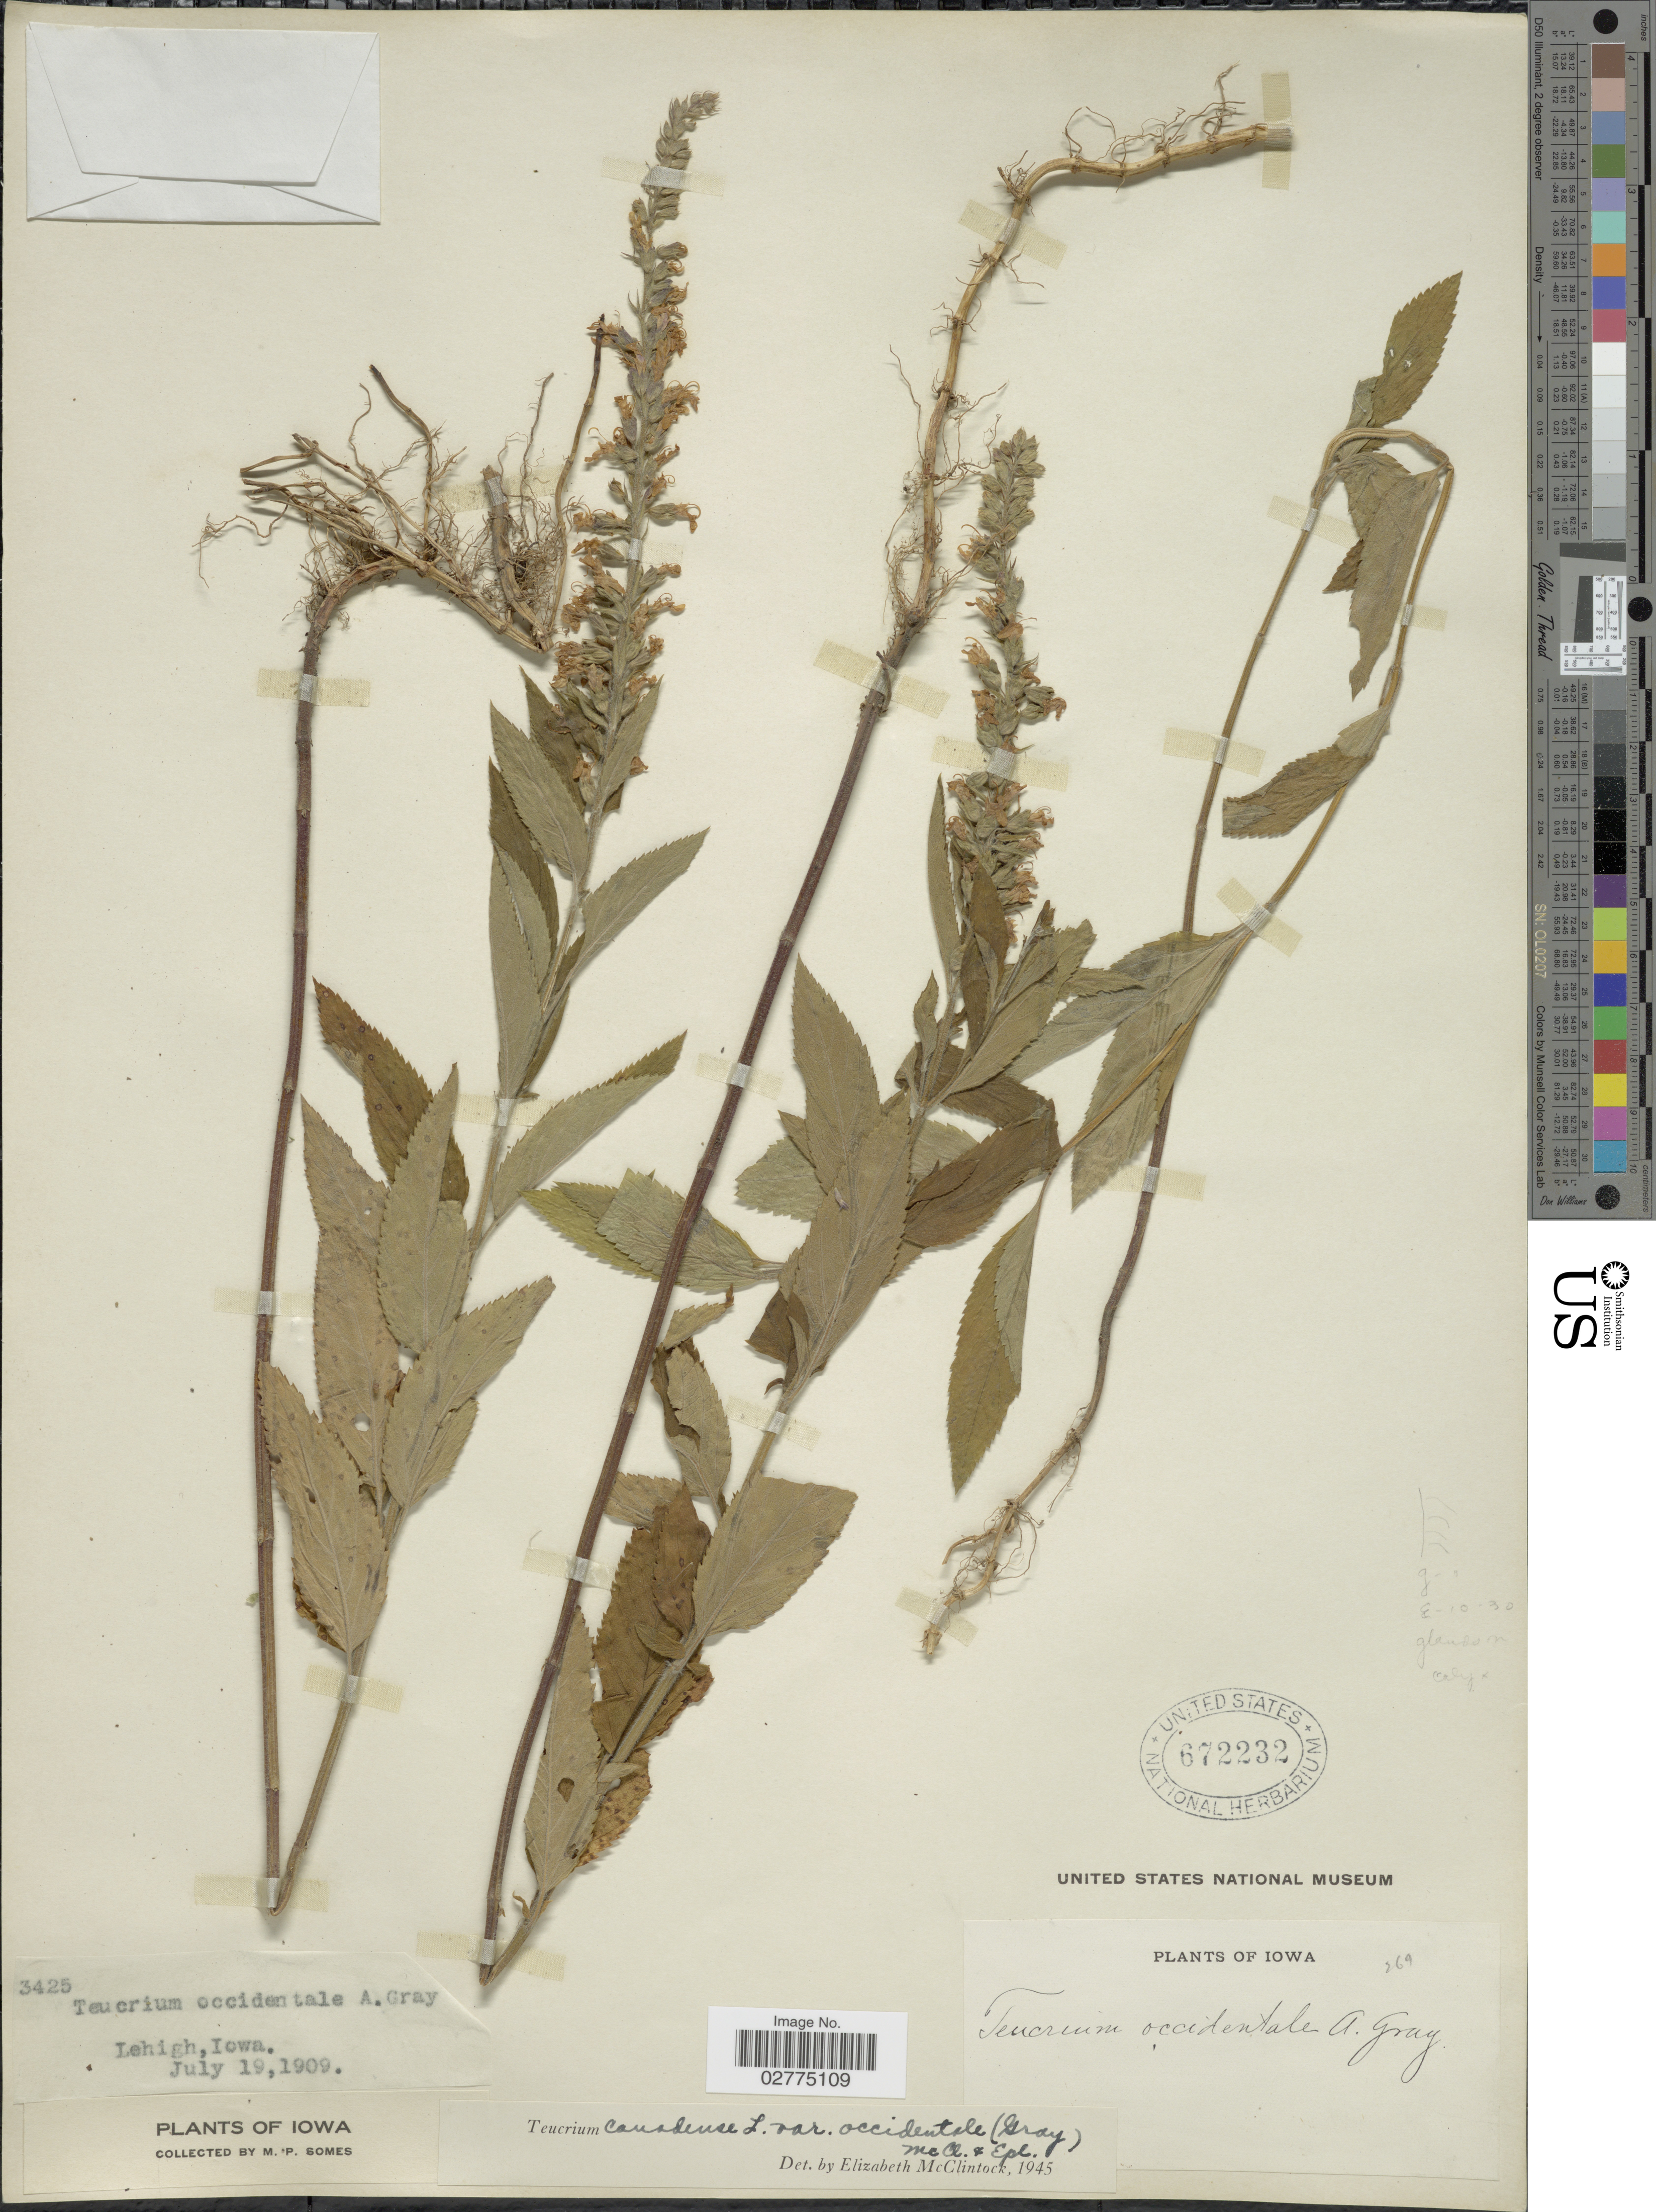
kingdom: Plantae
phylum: Tracheophyta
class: Magnoliopsida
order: Lamiales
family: Lamiaceae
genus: Teucrium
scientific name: Teucrium canadense var. occidentale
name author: (A. Gray) E. M. McClint. & Epling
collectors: M. Somes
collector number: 3425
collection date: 1909-07-19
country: United States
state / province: Iowa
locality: Lehigh, Iowa.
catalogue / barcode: US 672232